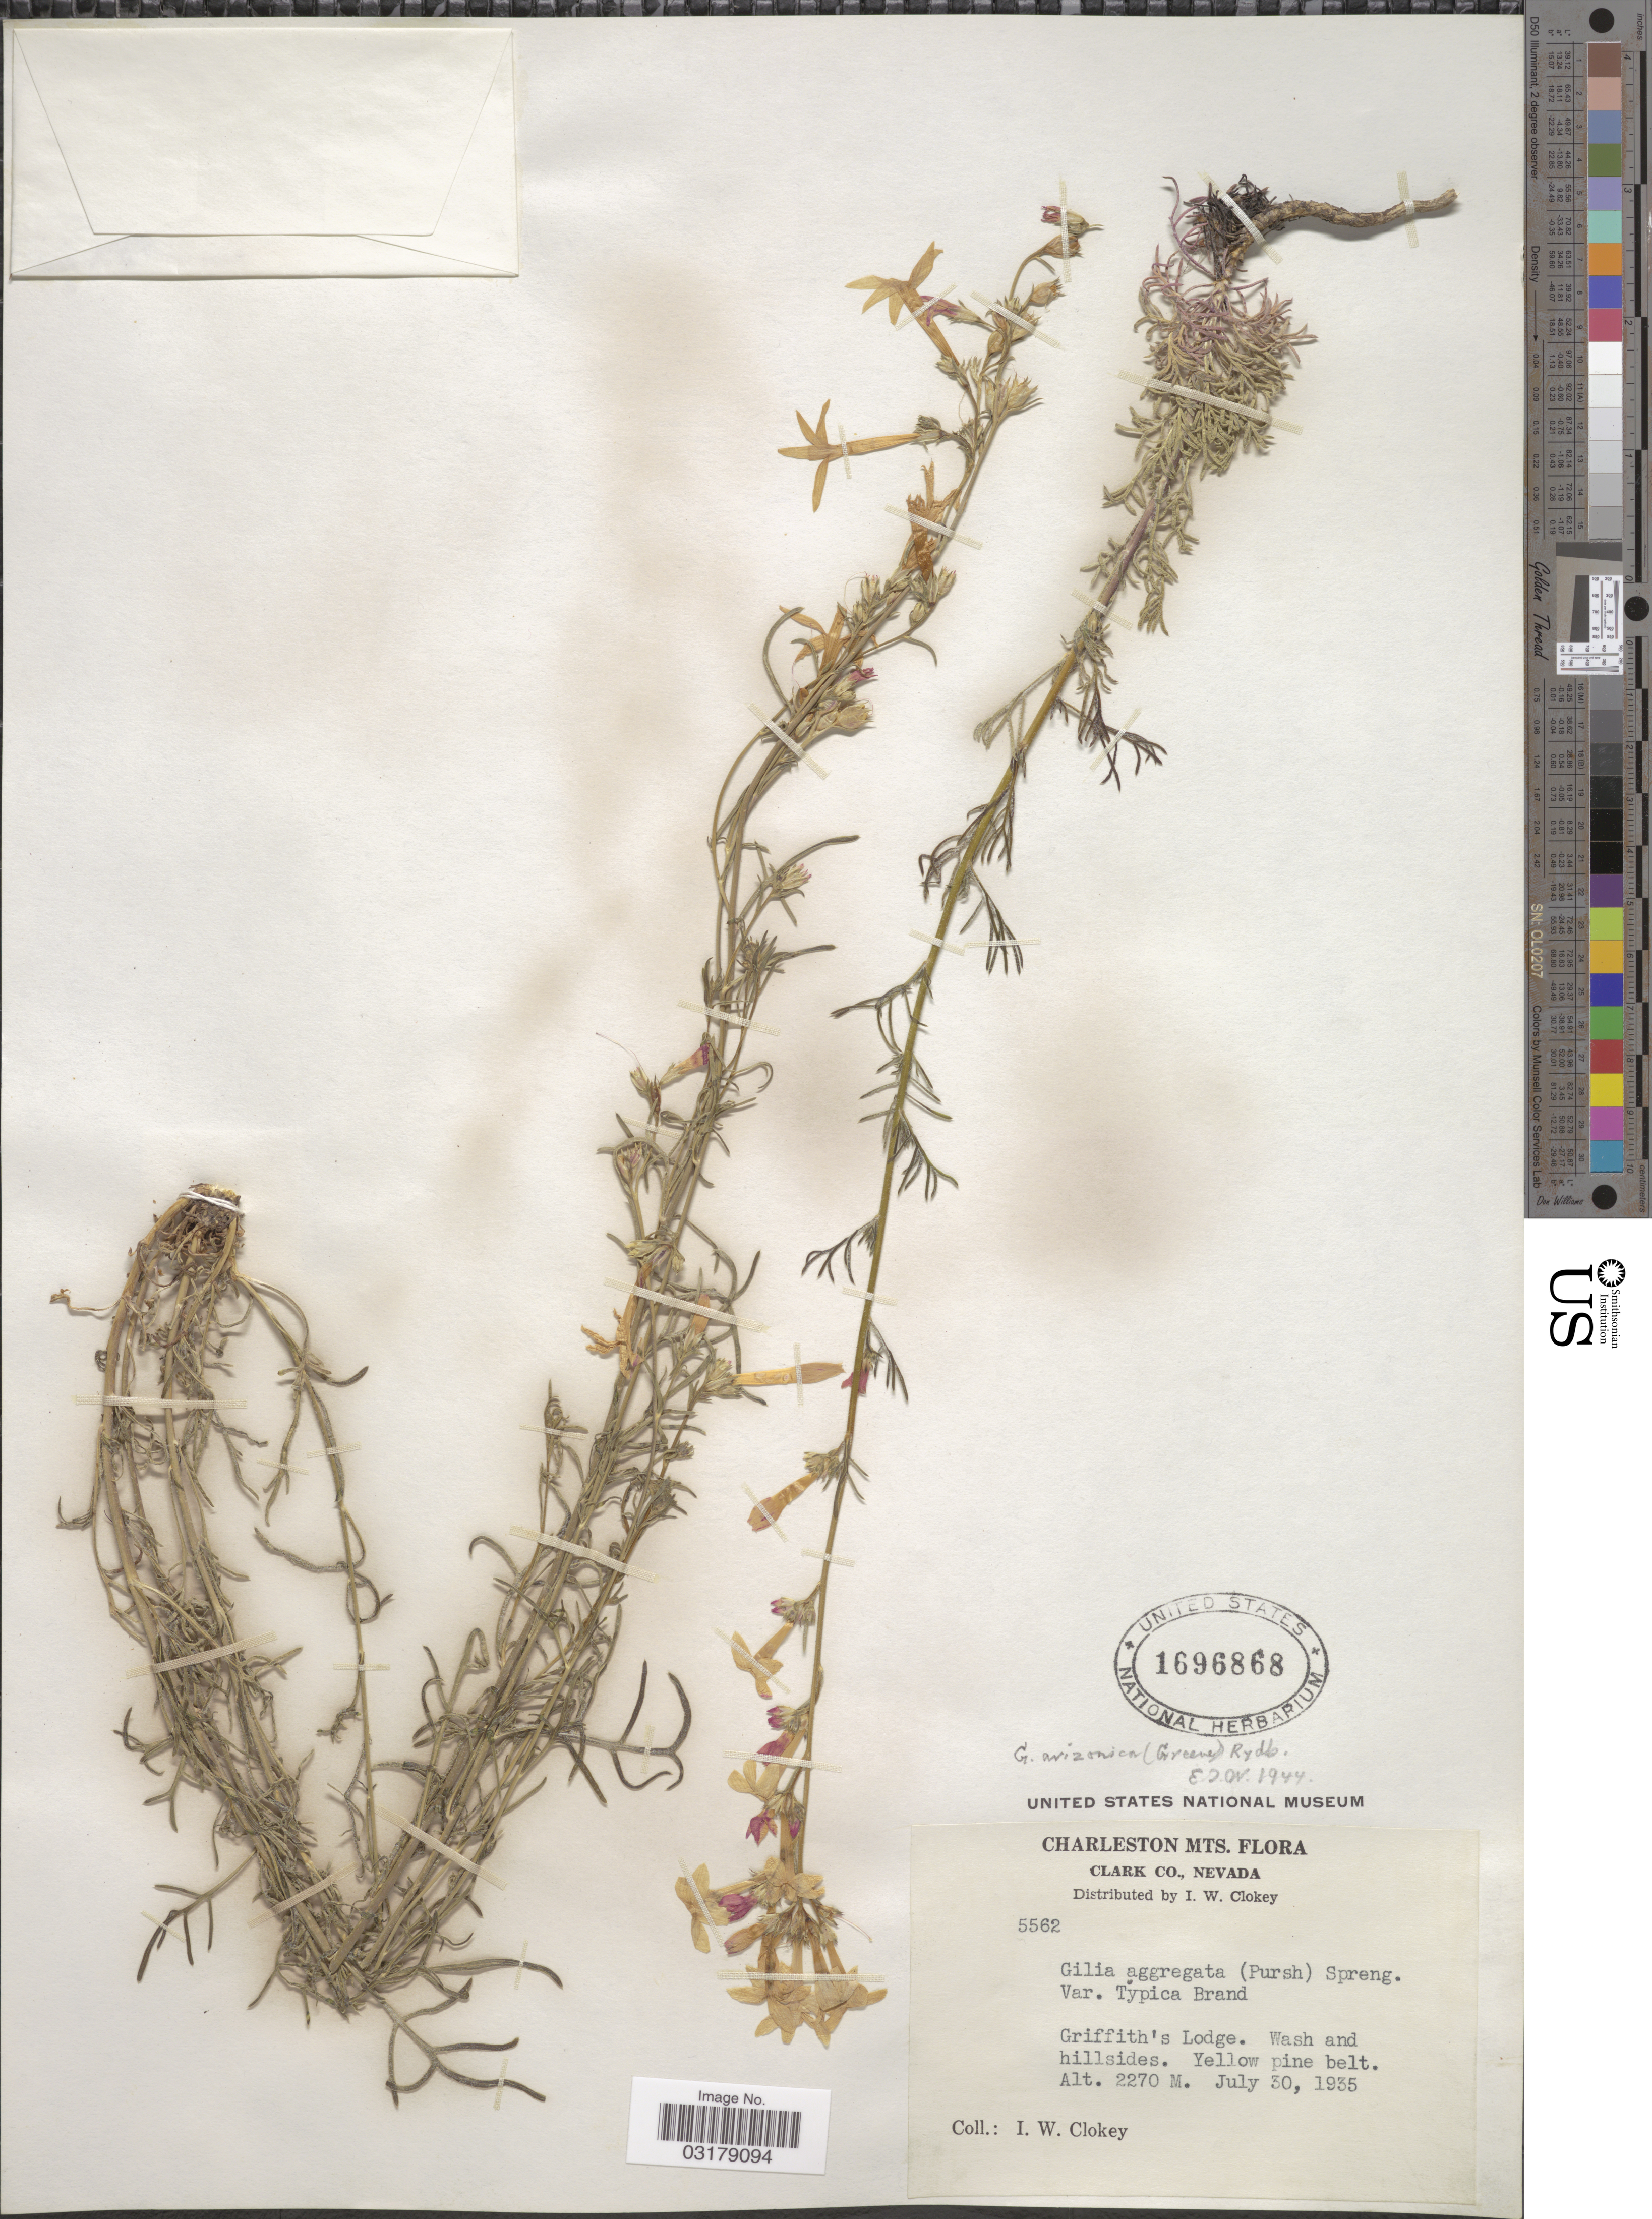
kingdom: Plantae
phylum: Tracheophyta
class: Magnoliopsida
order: Ericales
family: Polemoniaceae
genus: Ipomopsis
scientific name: Ipomopsis aggregata subsp. arizonica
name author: (Greene) V.E. Grant & A.D. Grant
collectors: I. W. Clokey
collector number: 5562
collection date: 1935-07-30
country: United States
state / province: Nevada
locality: Charleston Mts. Clark Co. Griffith's Lodge. Wash and hillsides.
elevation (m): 2270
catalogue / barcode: US 1696868